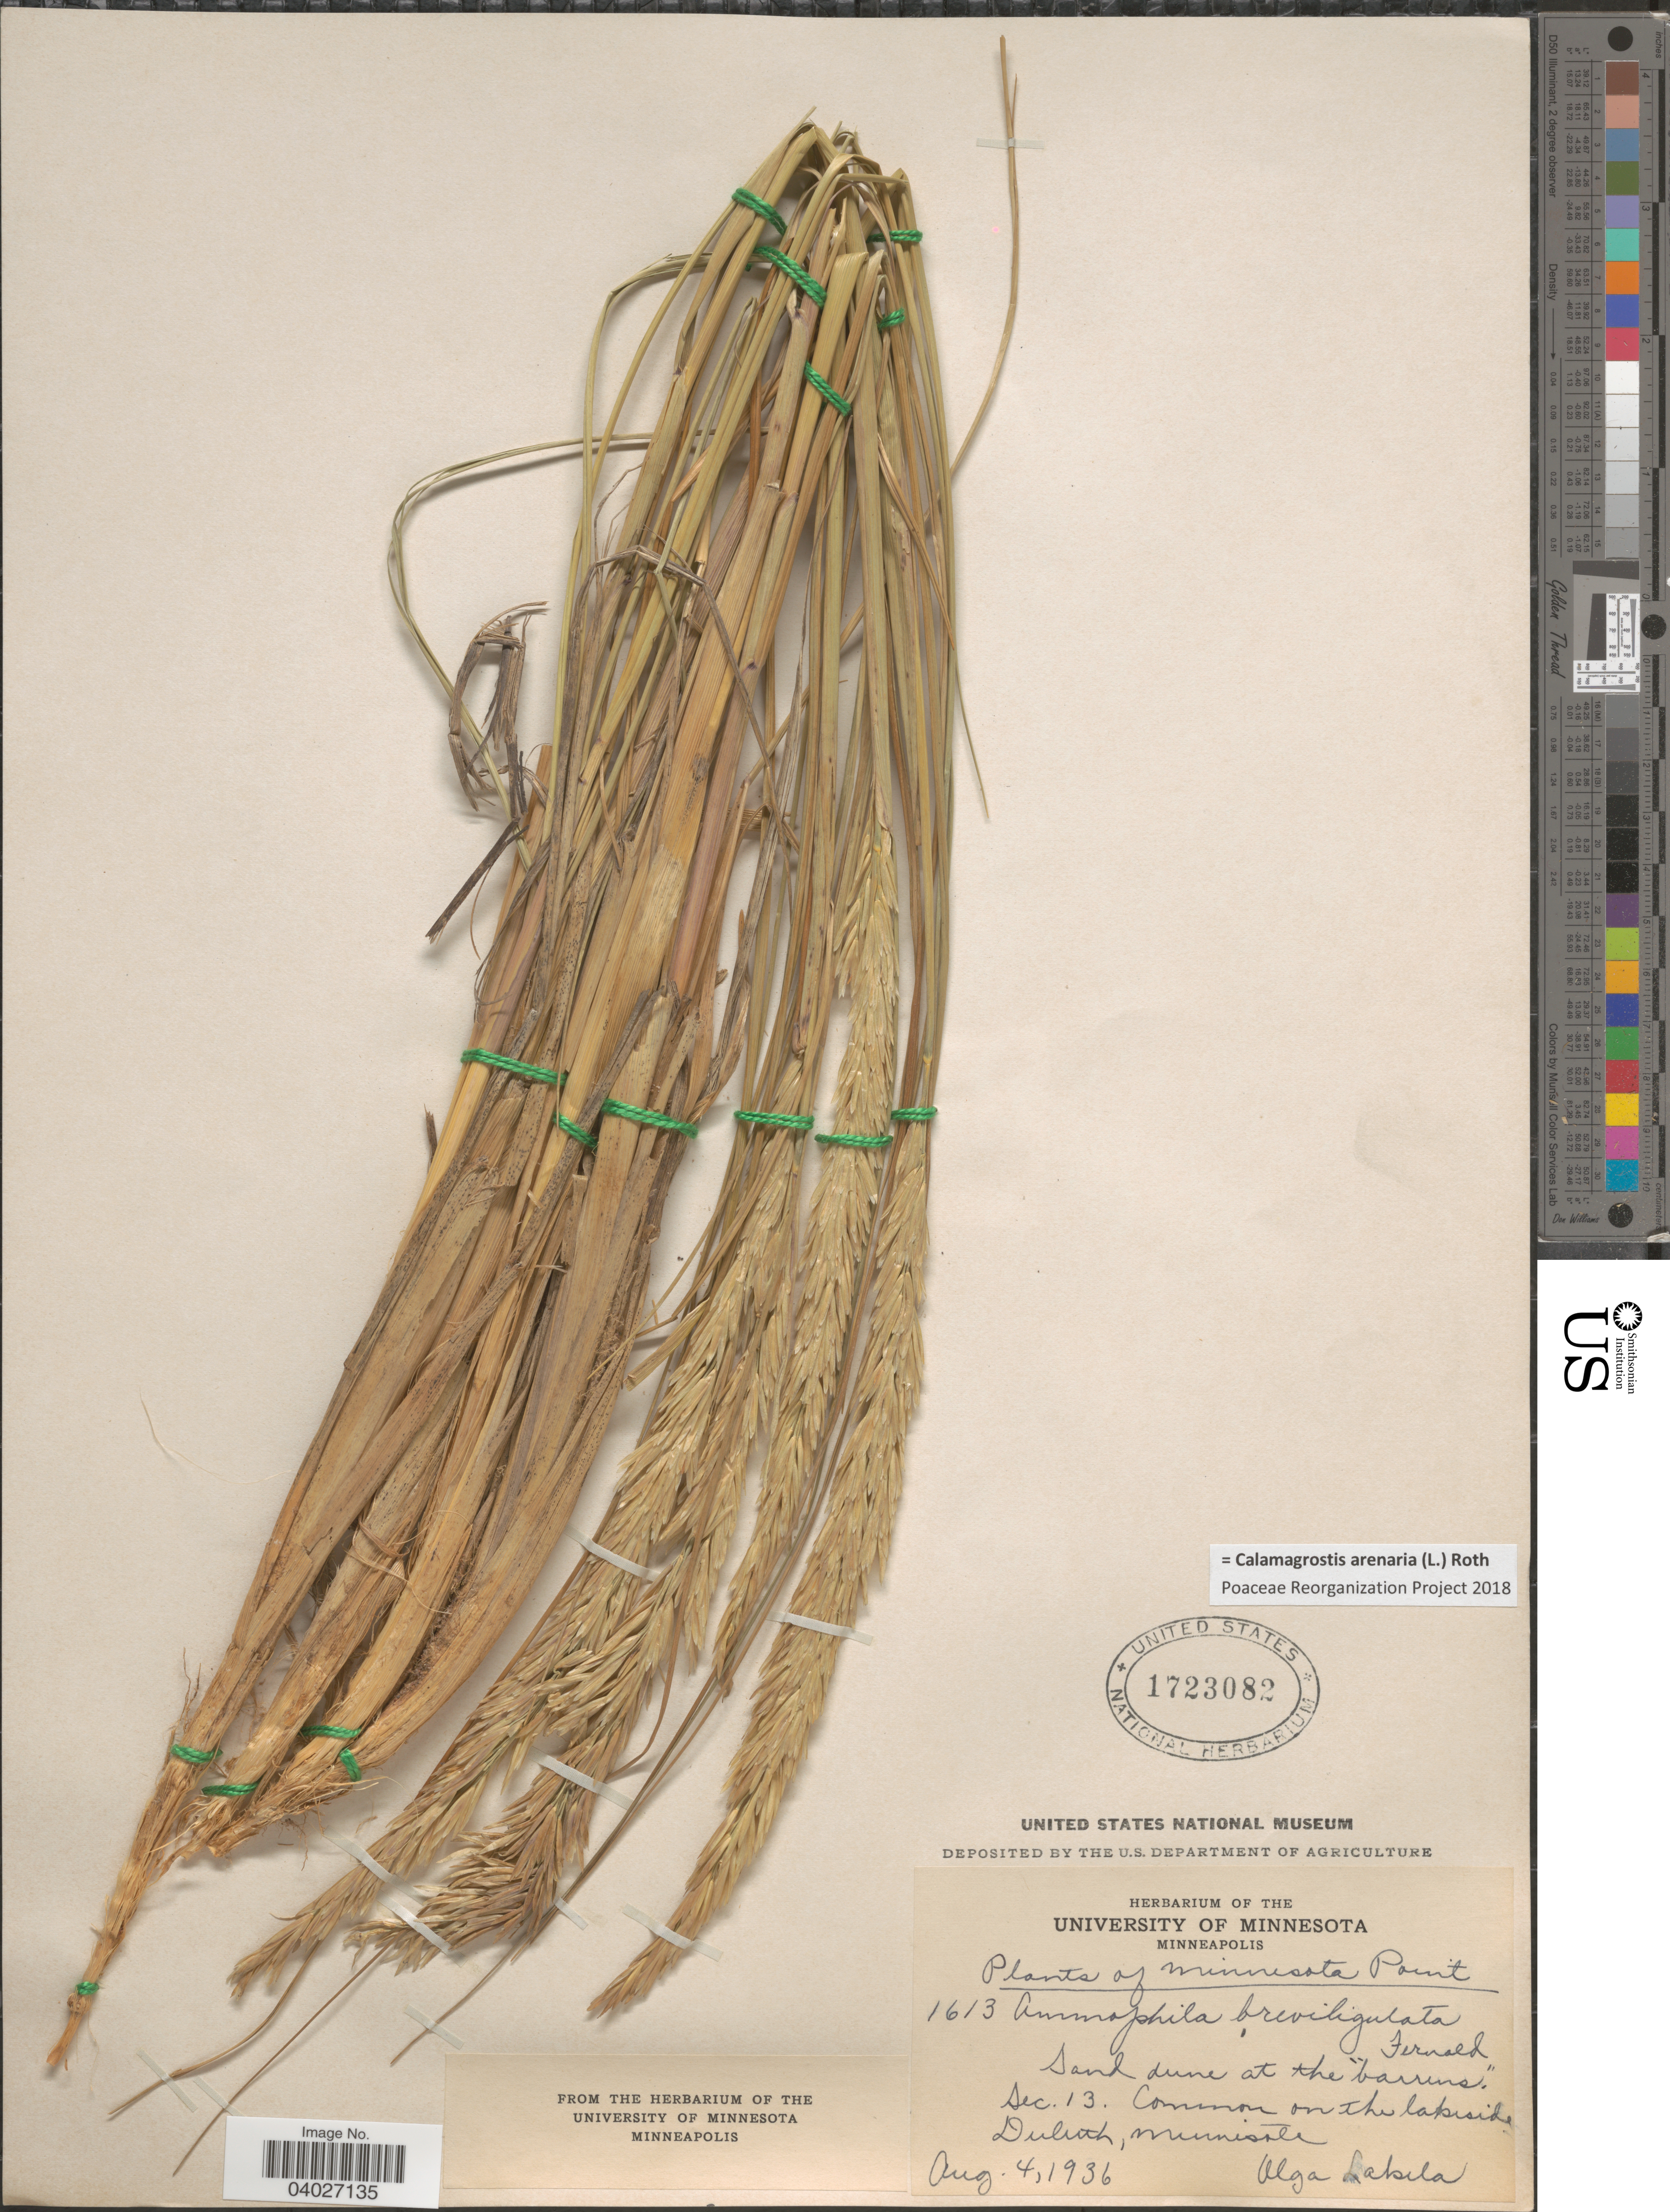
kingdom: Plantae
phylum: Tracheophyta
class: Liliopsida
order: Poales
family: Poaceae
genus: Calamagrostis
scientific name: Calamagrostis arenaria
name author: (L.) Roth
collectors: O. K. Lakela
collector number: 1613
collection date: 1936-08-04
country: United States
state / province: Minnesota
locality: Sand dune at the "barrens", Sec. 13. On the lakeside Duluth.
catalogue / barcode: US 1723082